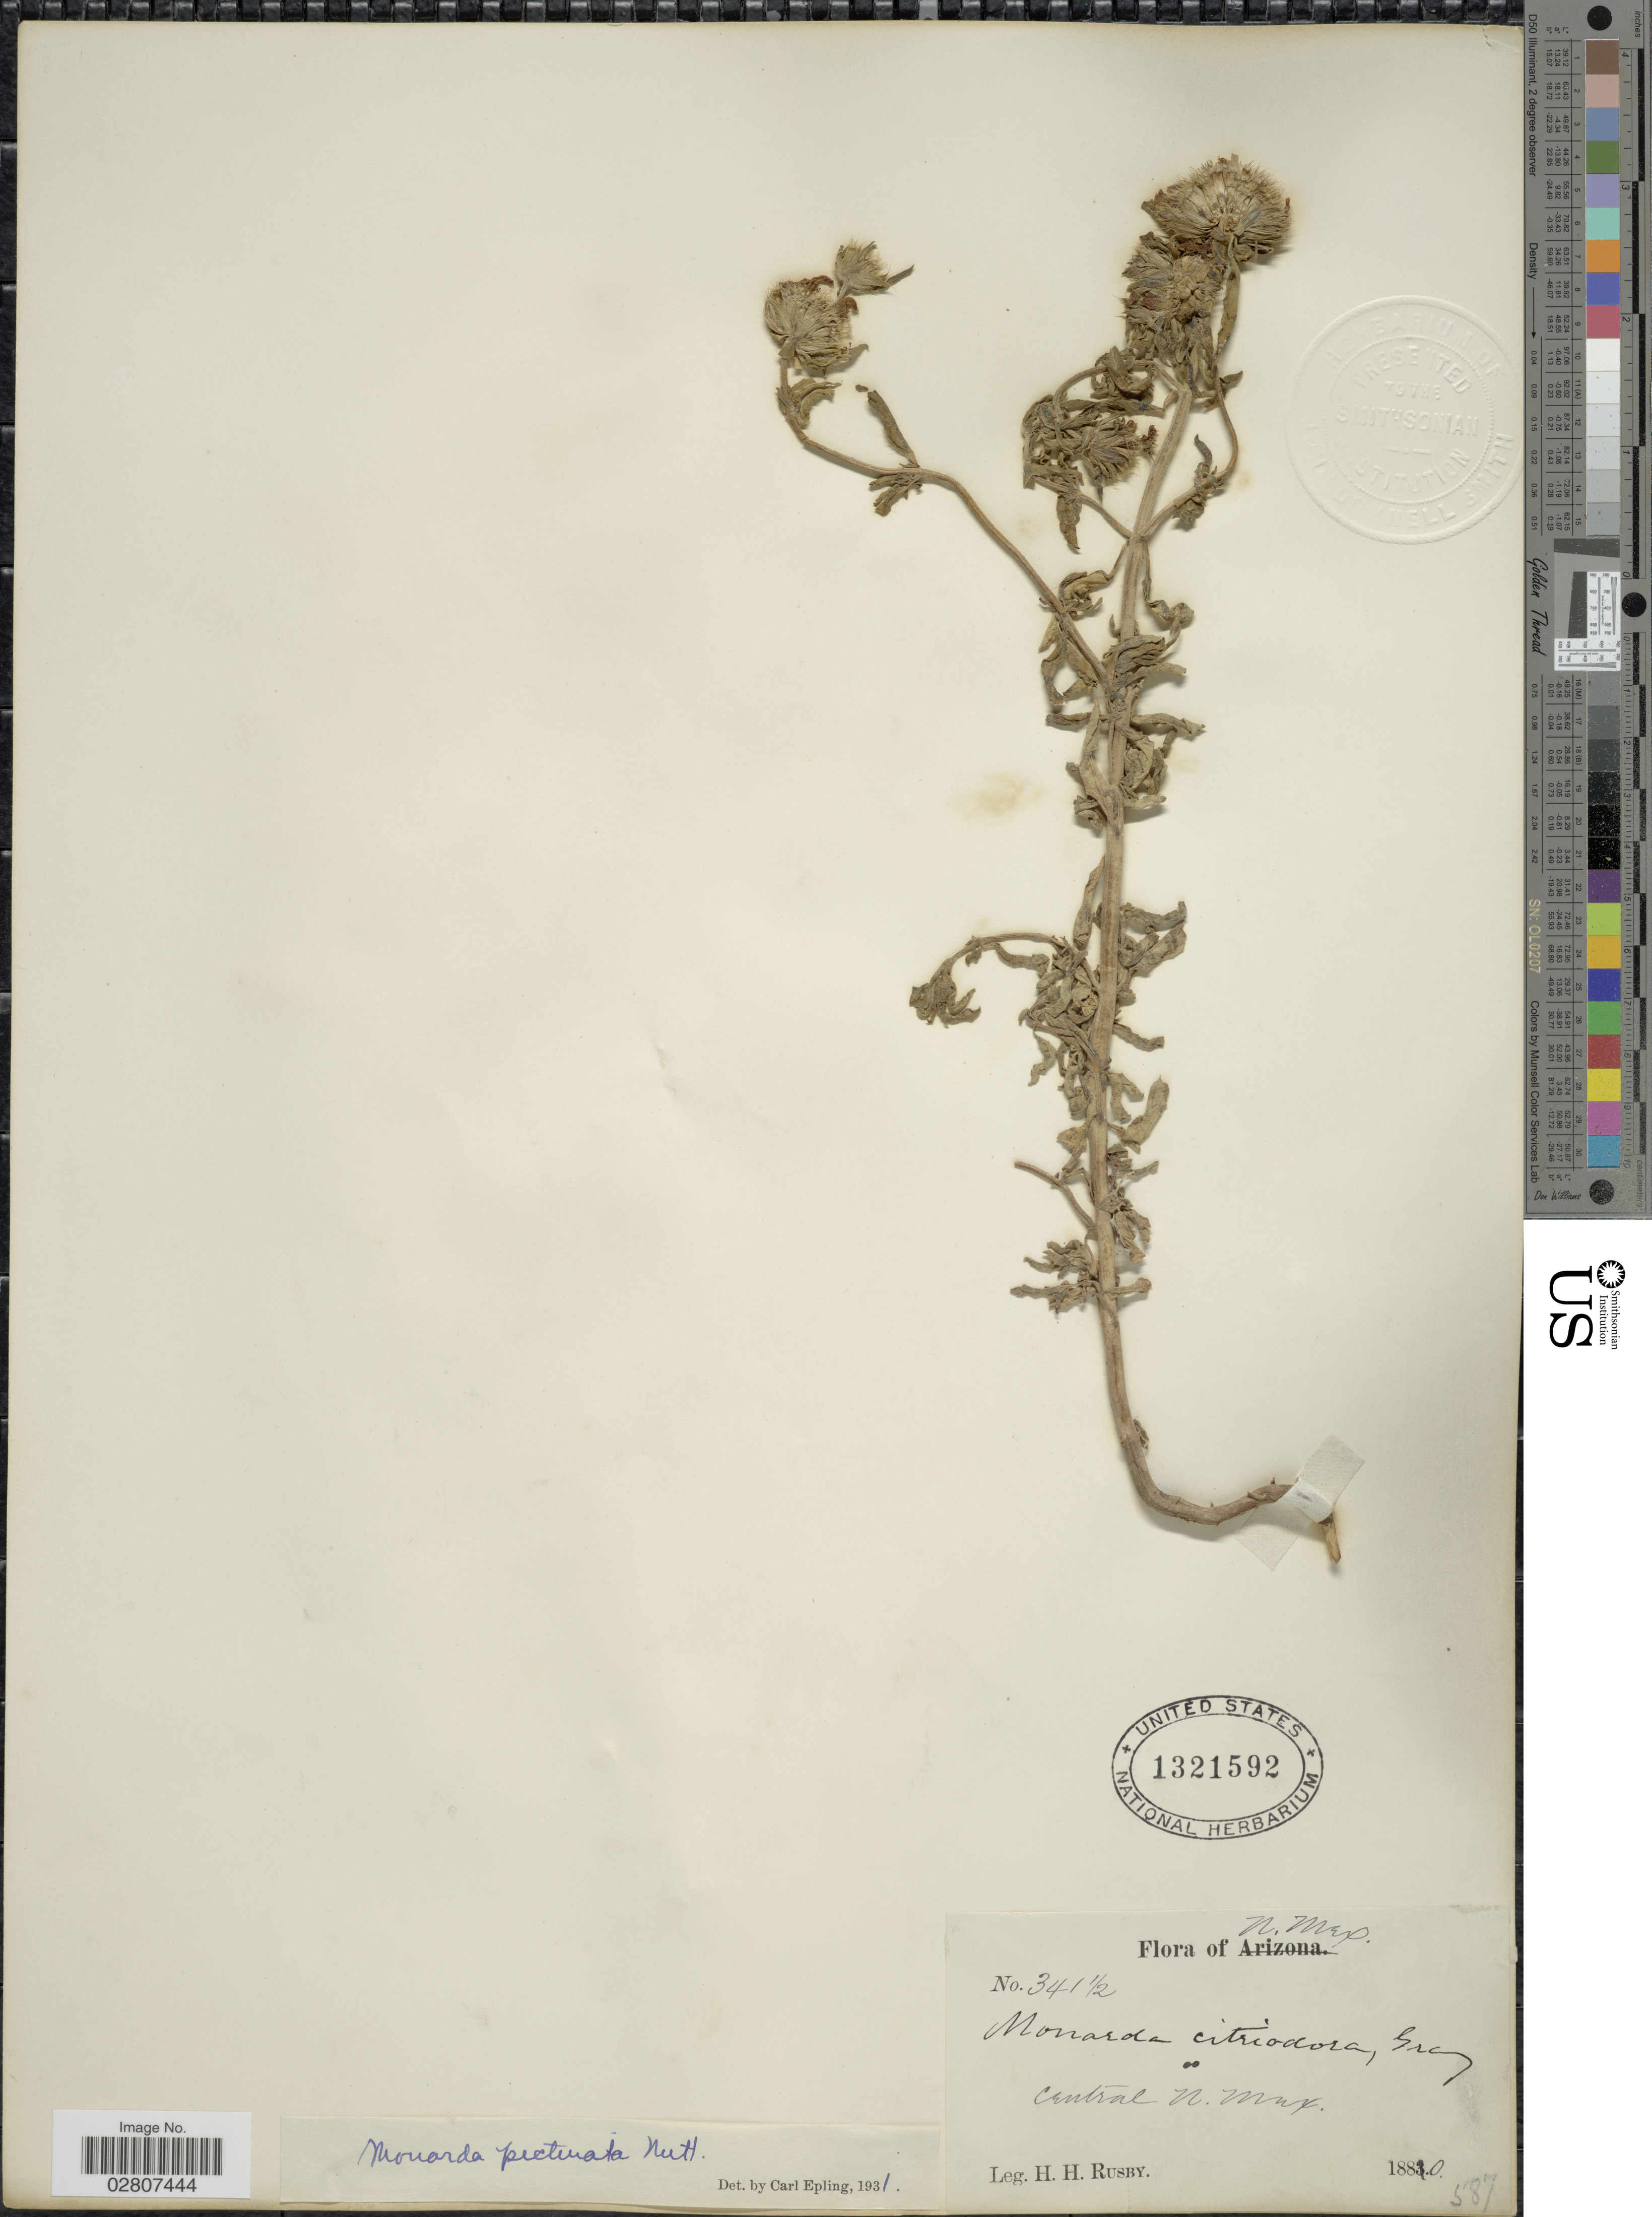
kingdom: Plantae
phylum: Tracheophyta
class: Magnoliopsida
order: Lamiales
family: Lamiaceae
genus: Monarda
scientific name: Monarda pectinata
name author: Nutt.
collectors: H. H. Rusby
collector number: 341½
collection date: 1880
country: United States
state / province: New Mexico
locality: Central N. Mex.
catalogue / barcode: US 1321592